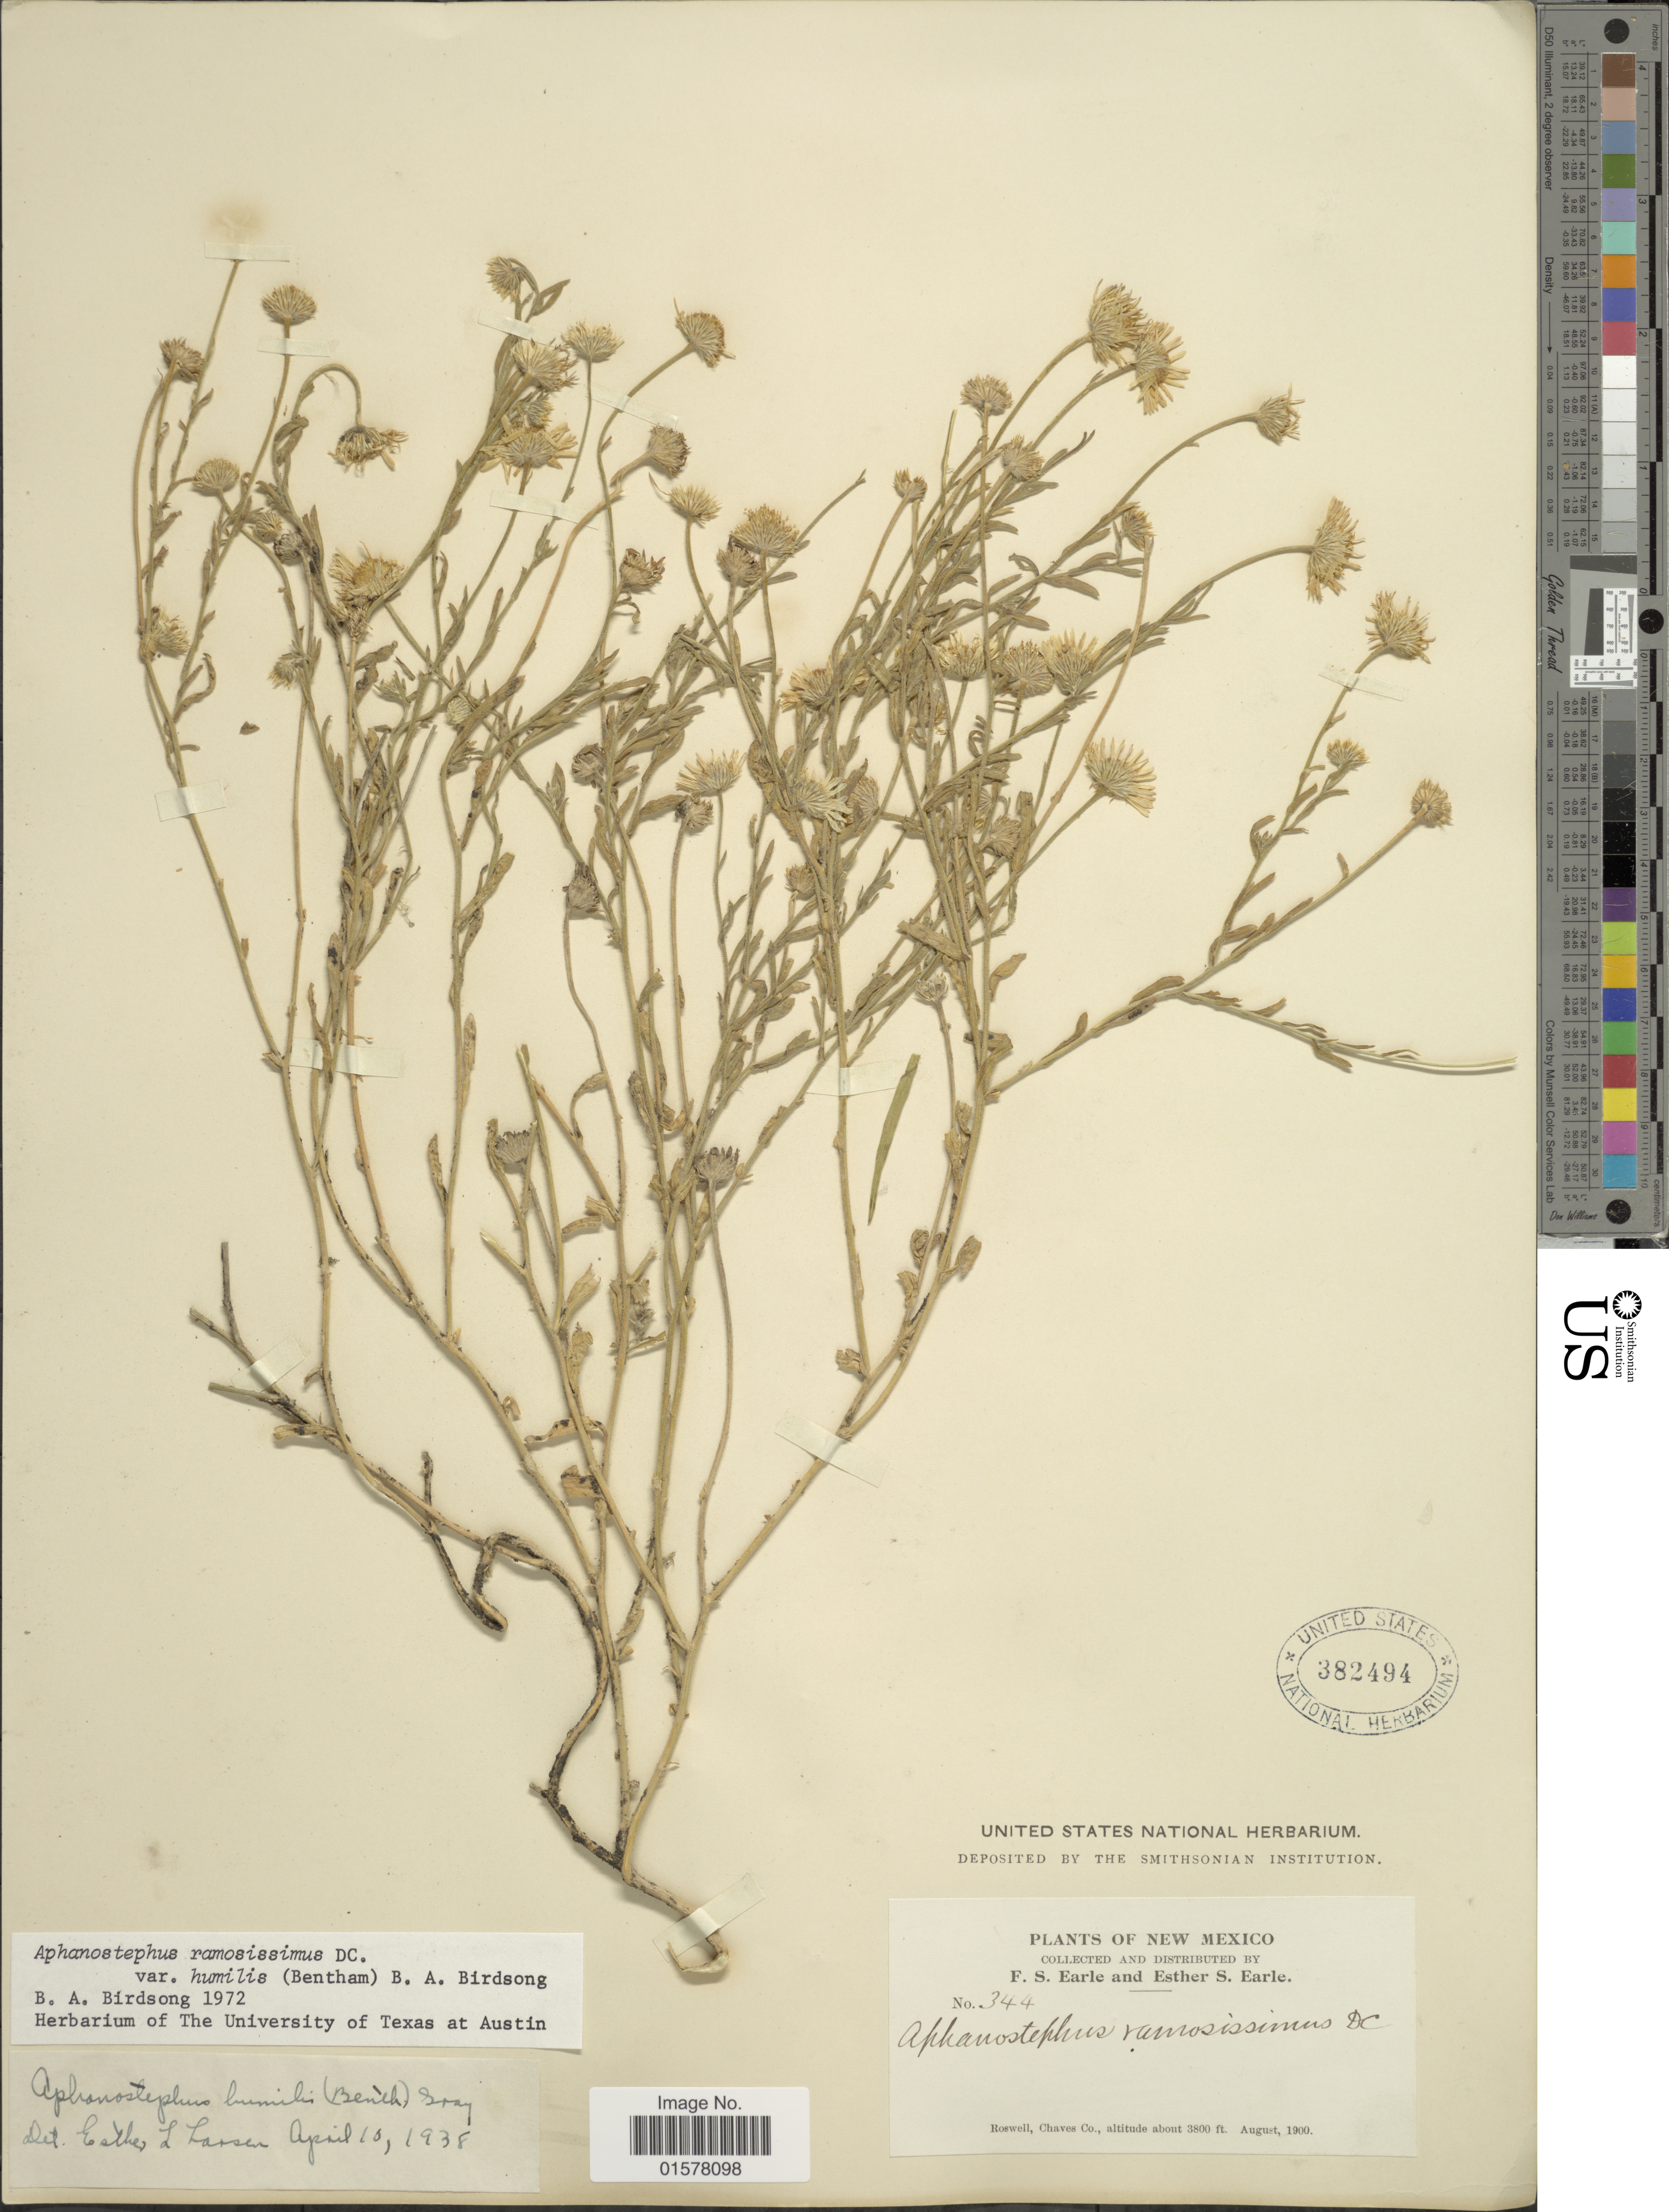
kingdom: Plantae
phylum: Tracheophyta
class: Magnoliopsida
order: Asterales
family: Asteraceae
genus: Aphanostephus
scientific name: Aphanostephus ramosissimus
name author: DC.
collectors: F. S. Earle & E. S. Earle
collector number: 344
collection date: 1900-08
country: United States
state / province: New Mexico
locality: New Mexico. Rosswell, Chaves Co.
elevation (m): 1158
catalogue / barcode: US 382494